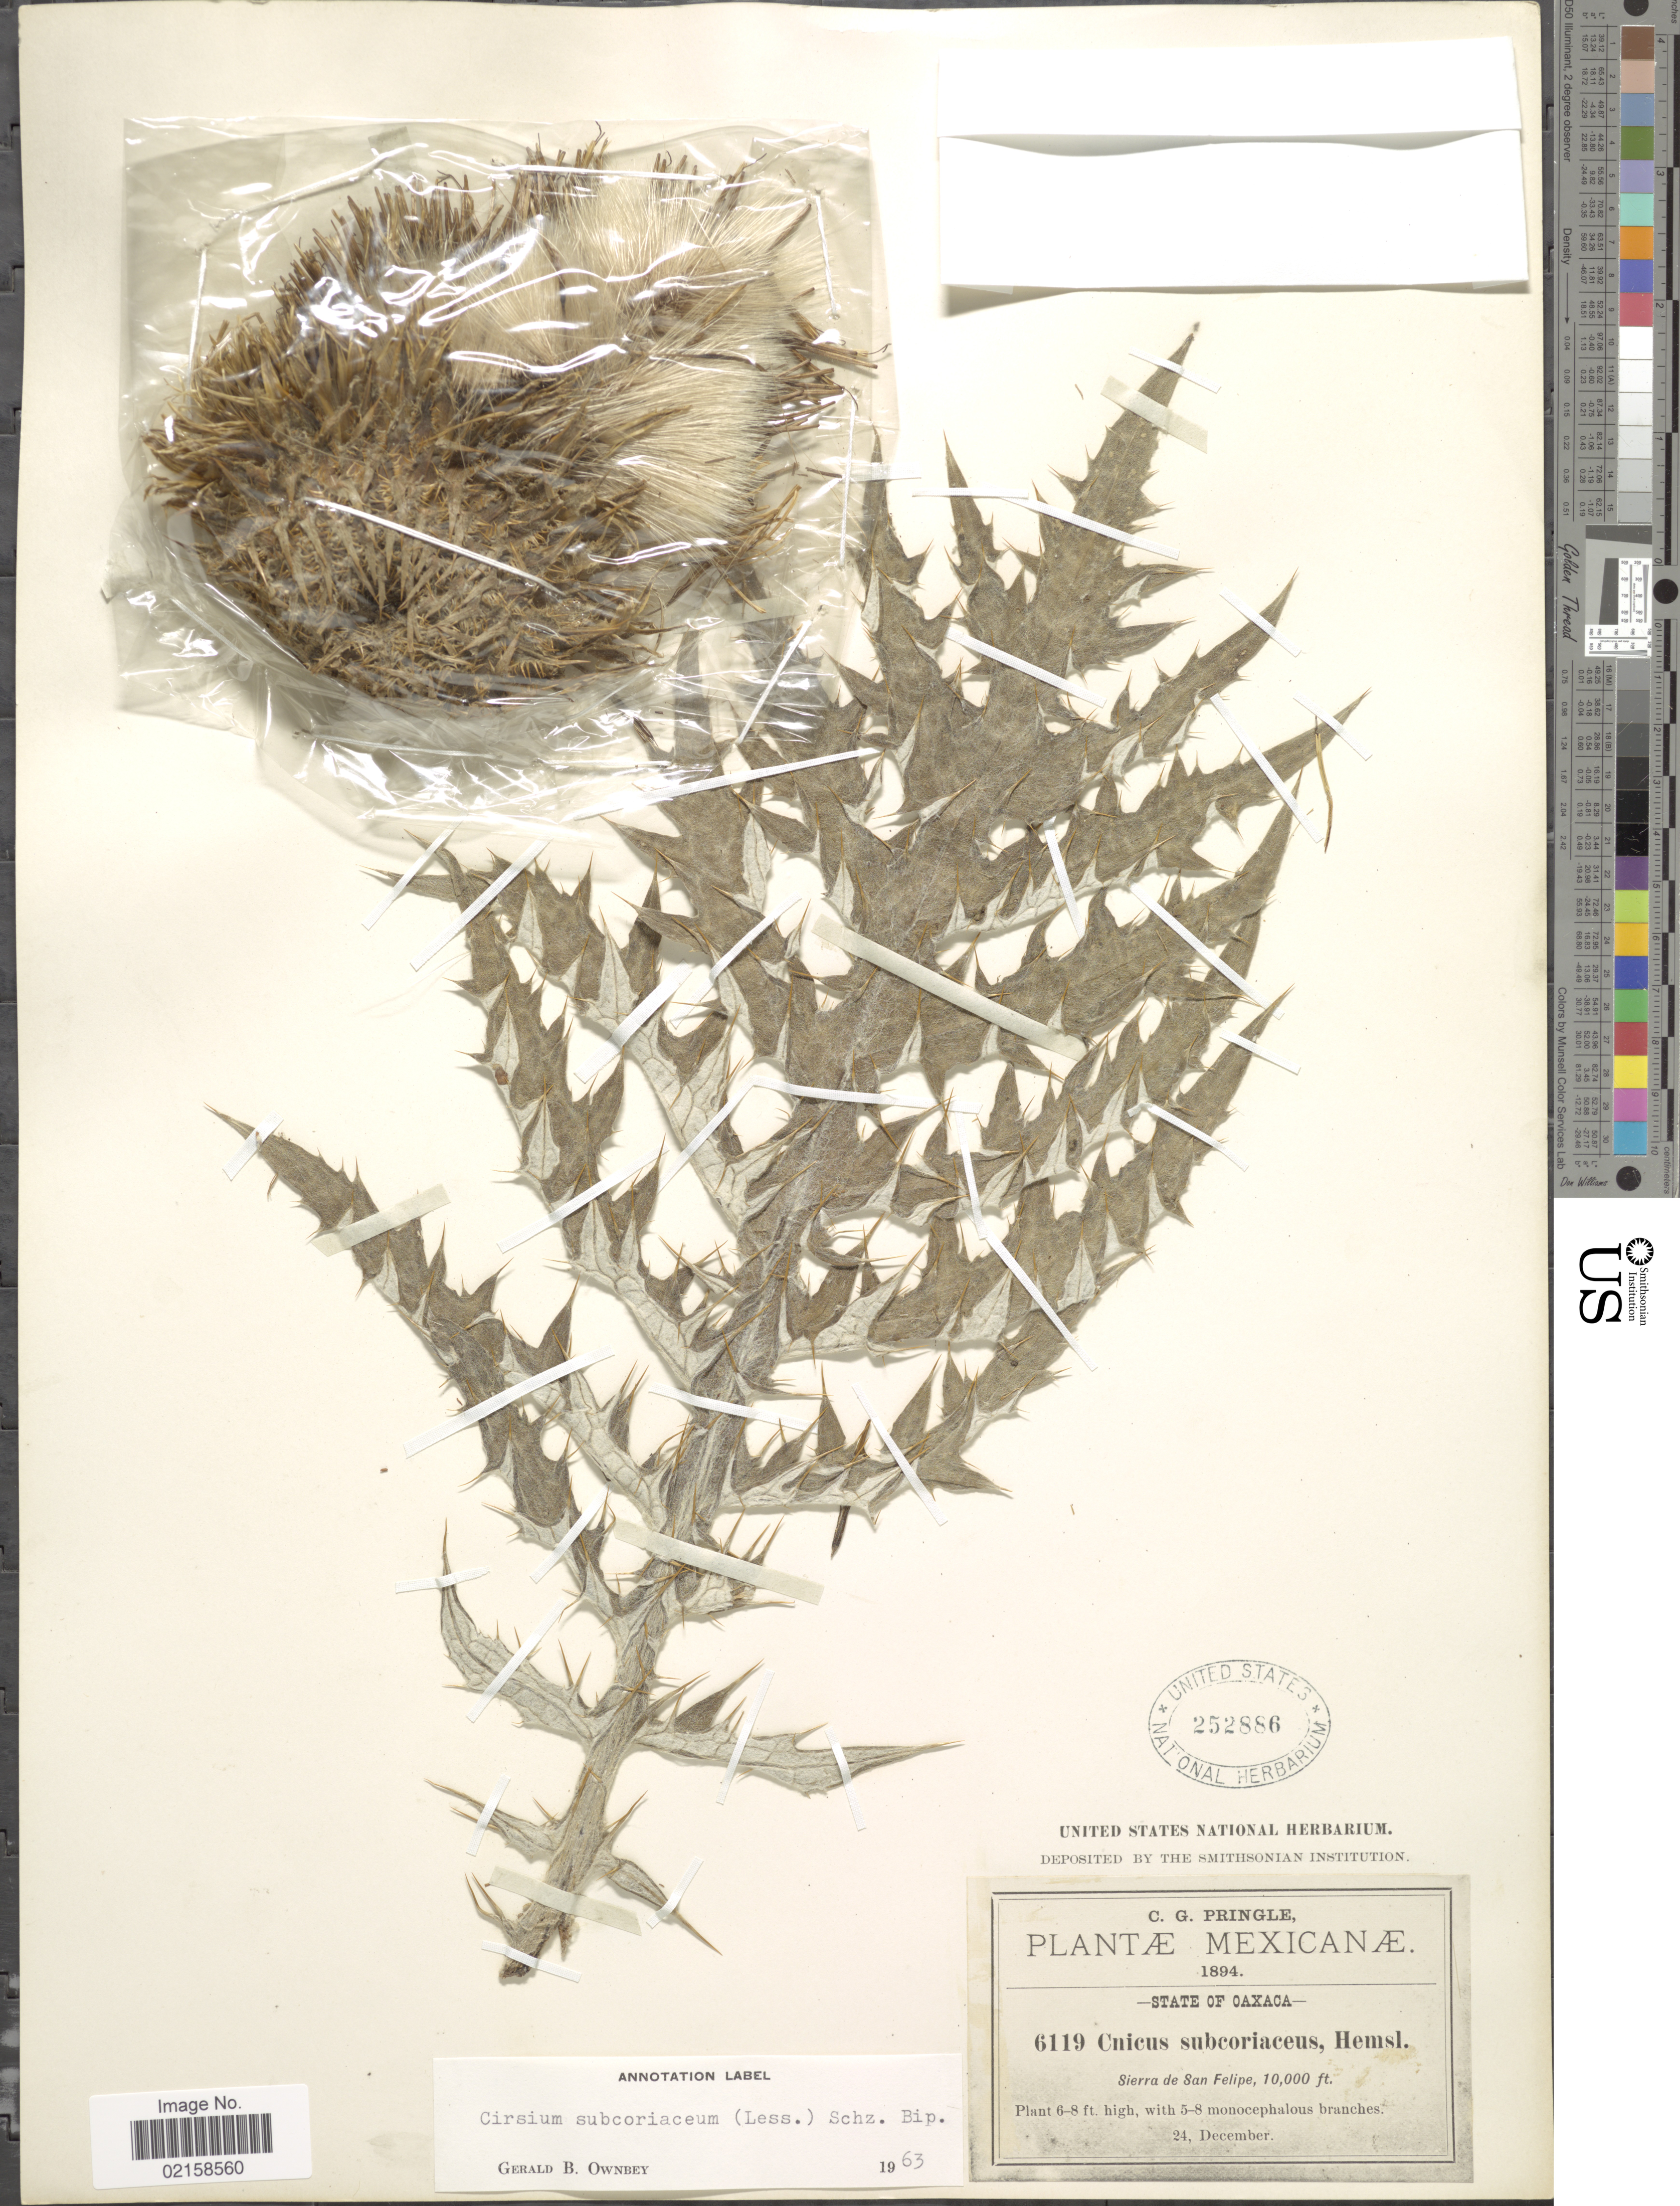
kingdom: Plantae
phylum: Tracheophyta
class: Magnoliopsida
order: Asterales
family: Asteraceae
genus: Cirsium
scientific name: Cirsium subcoriaceum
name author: (Less.) Sch. Bip.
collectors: C. G. Pringle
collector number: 6119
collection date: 1894-12-24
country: Mexico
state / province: Oaxaca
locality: Sierra de San Felipe.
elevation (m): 3048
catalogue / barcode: US 252886